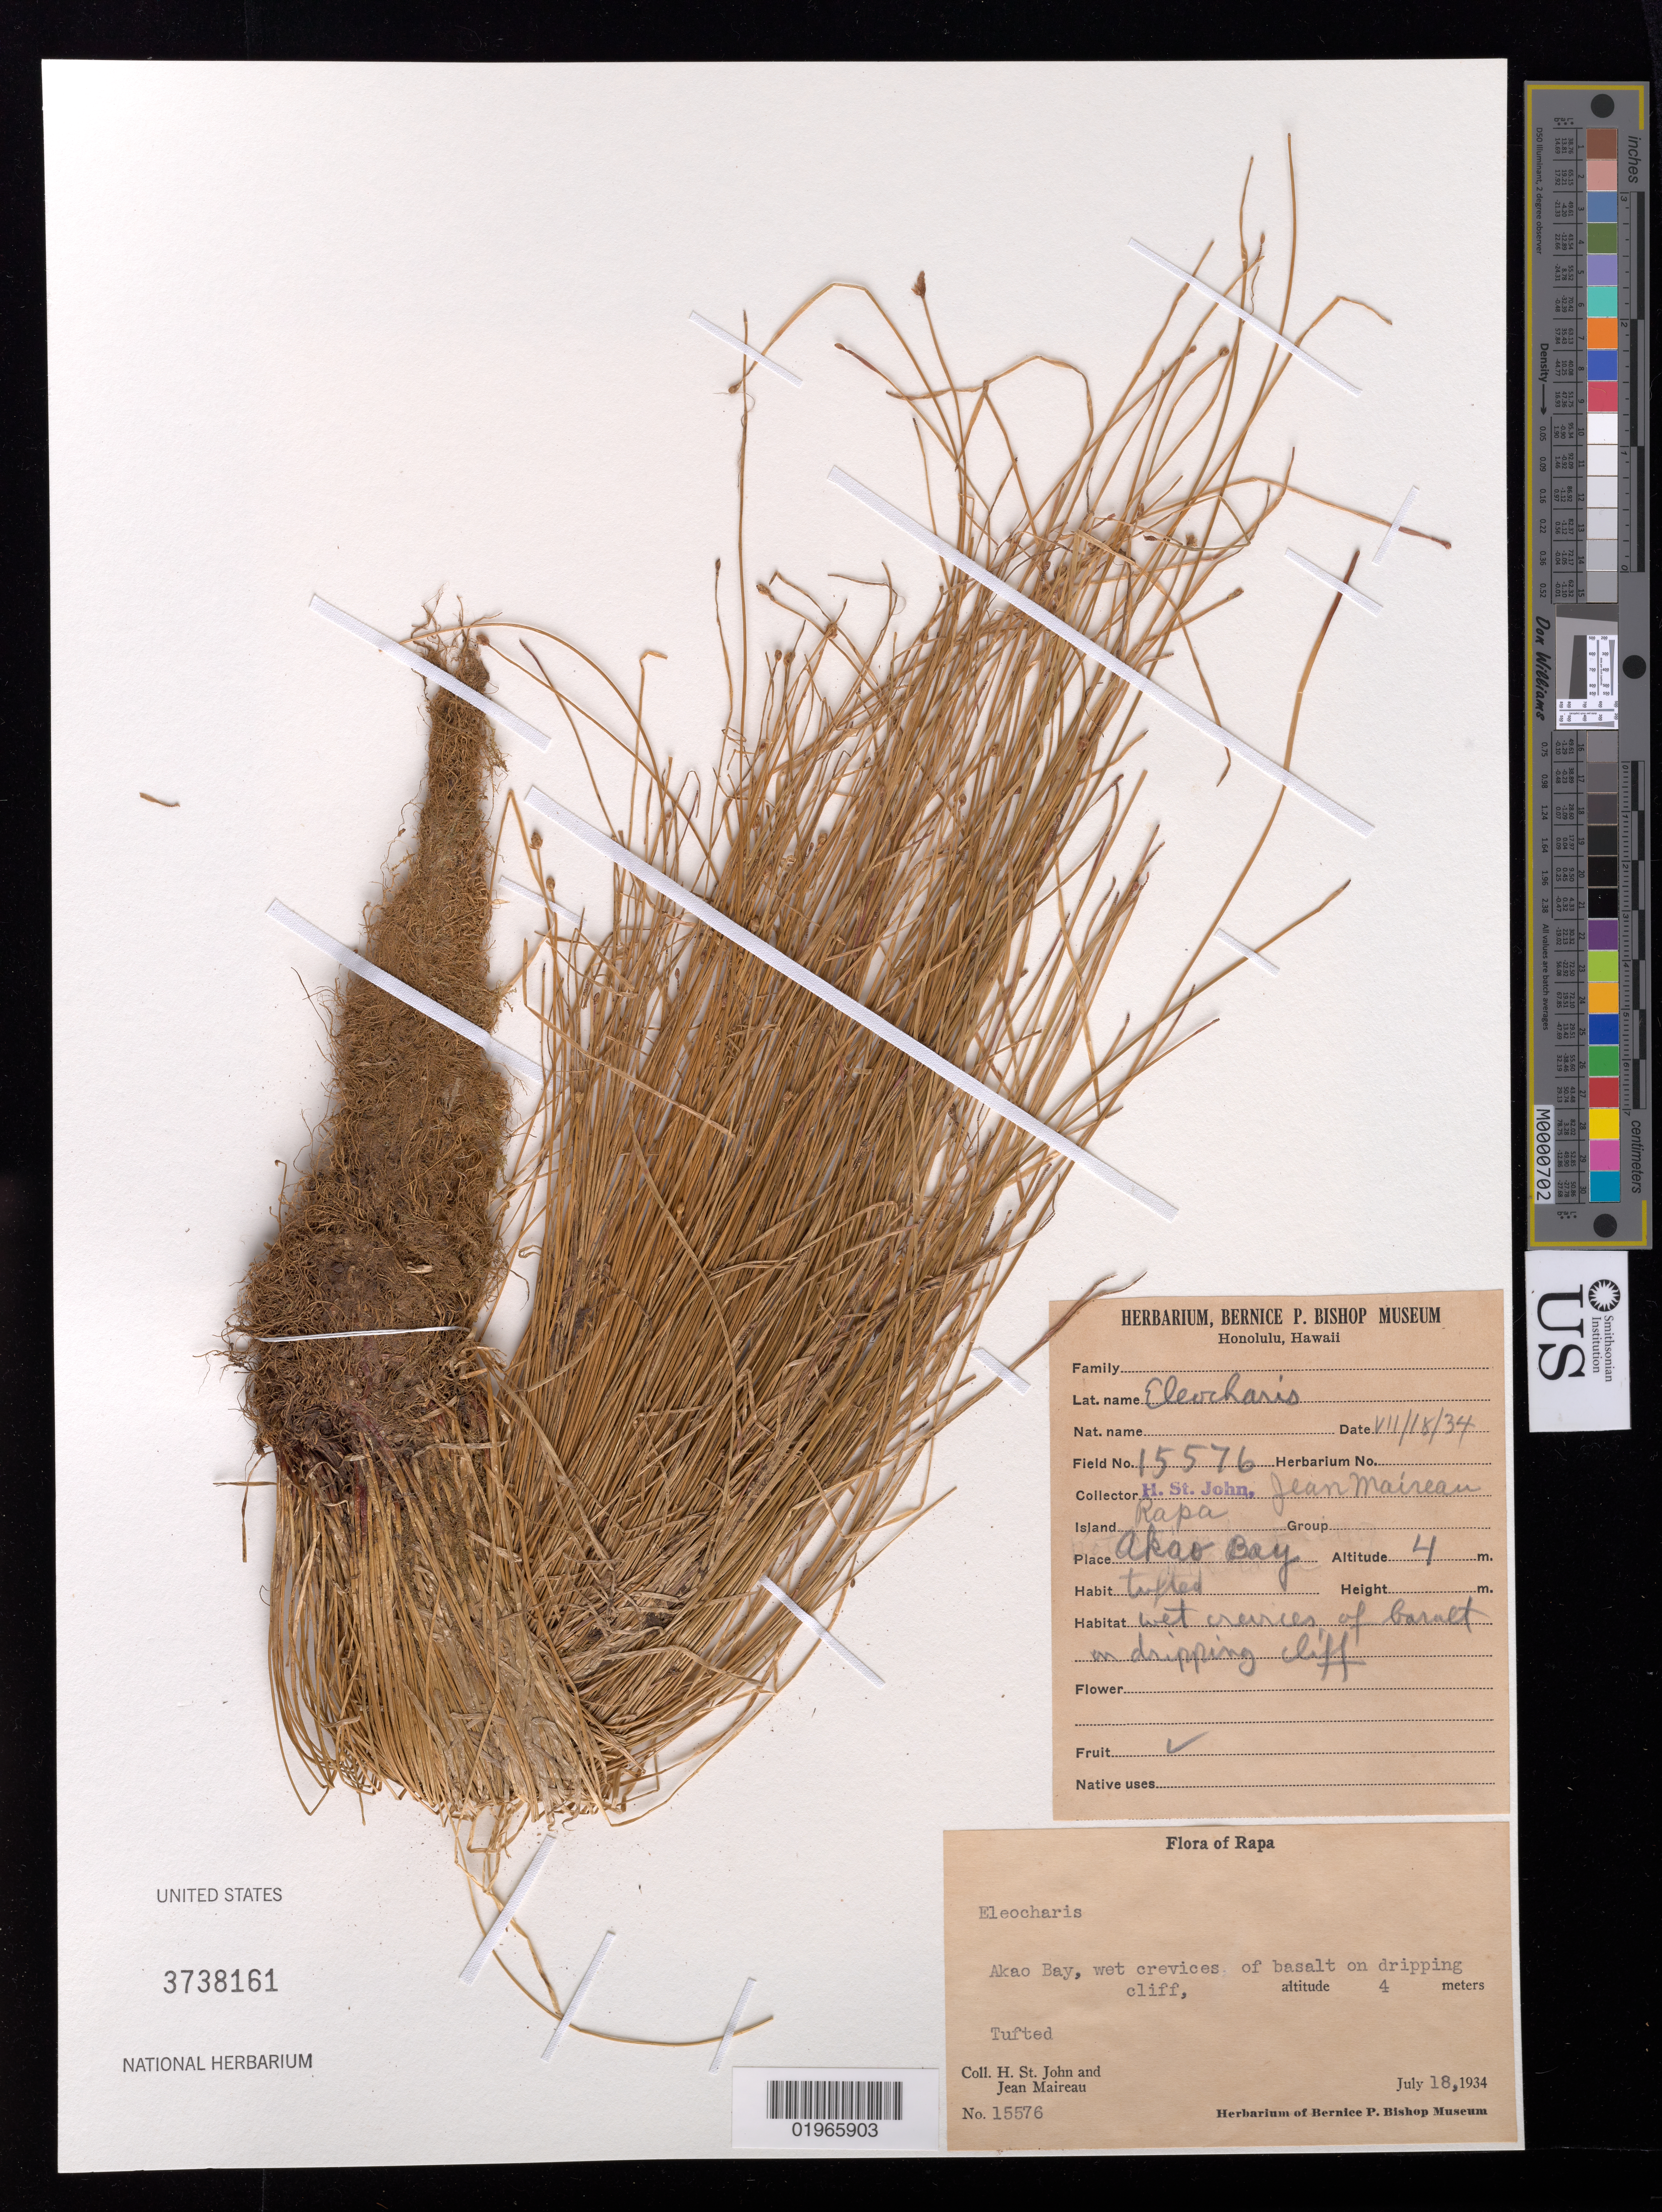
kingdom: Plantae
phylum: Tracheophyta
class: Liliopsida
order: Poales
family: Cyperaceae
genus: Eleocharis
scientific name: Eleocharis sp.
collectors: H. St. John & J. Maireau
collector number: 15576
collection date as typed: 18 Jul 1934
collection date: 1934-07-18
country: French Polynesia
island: Rapa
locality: Akao Bay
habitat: Wet crevices of basalt on dripping cliff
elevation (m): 4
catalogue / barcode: US 3738161